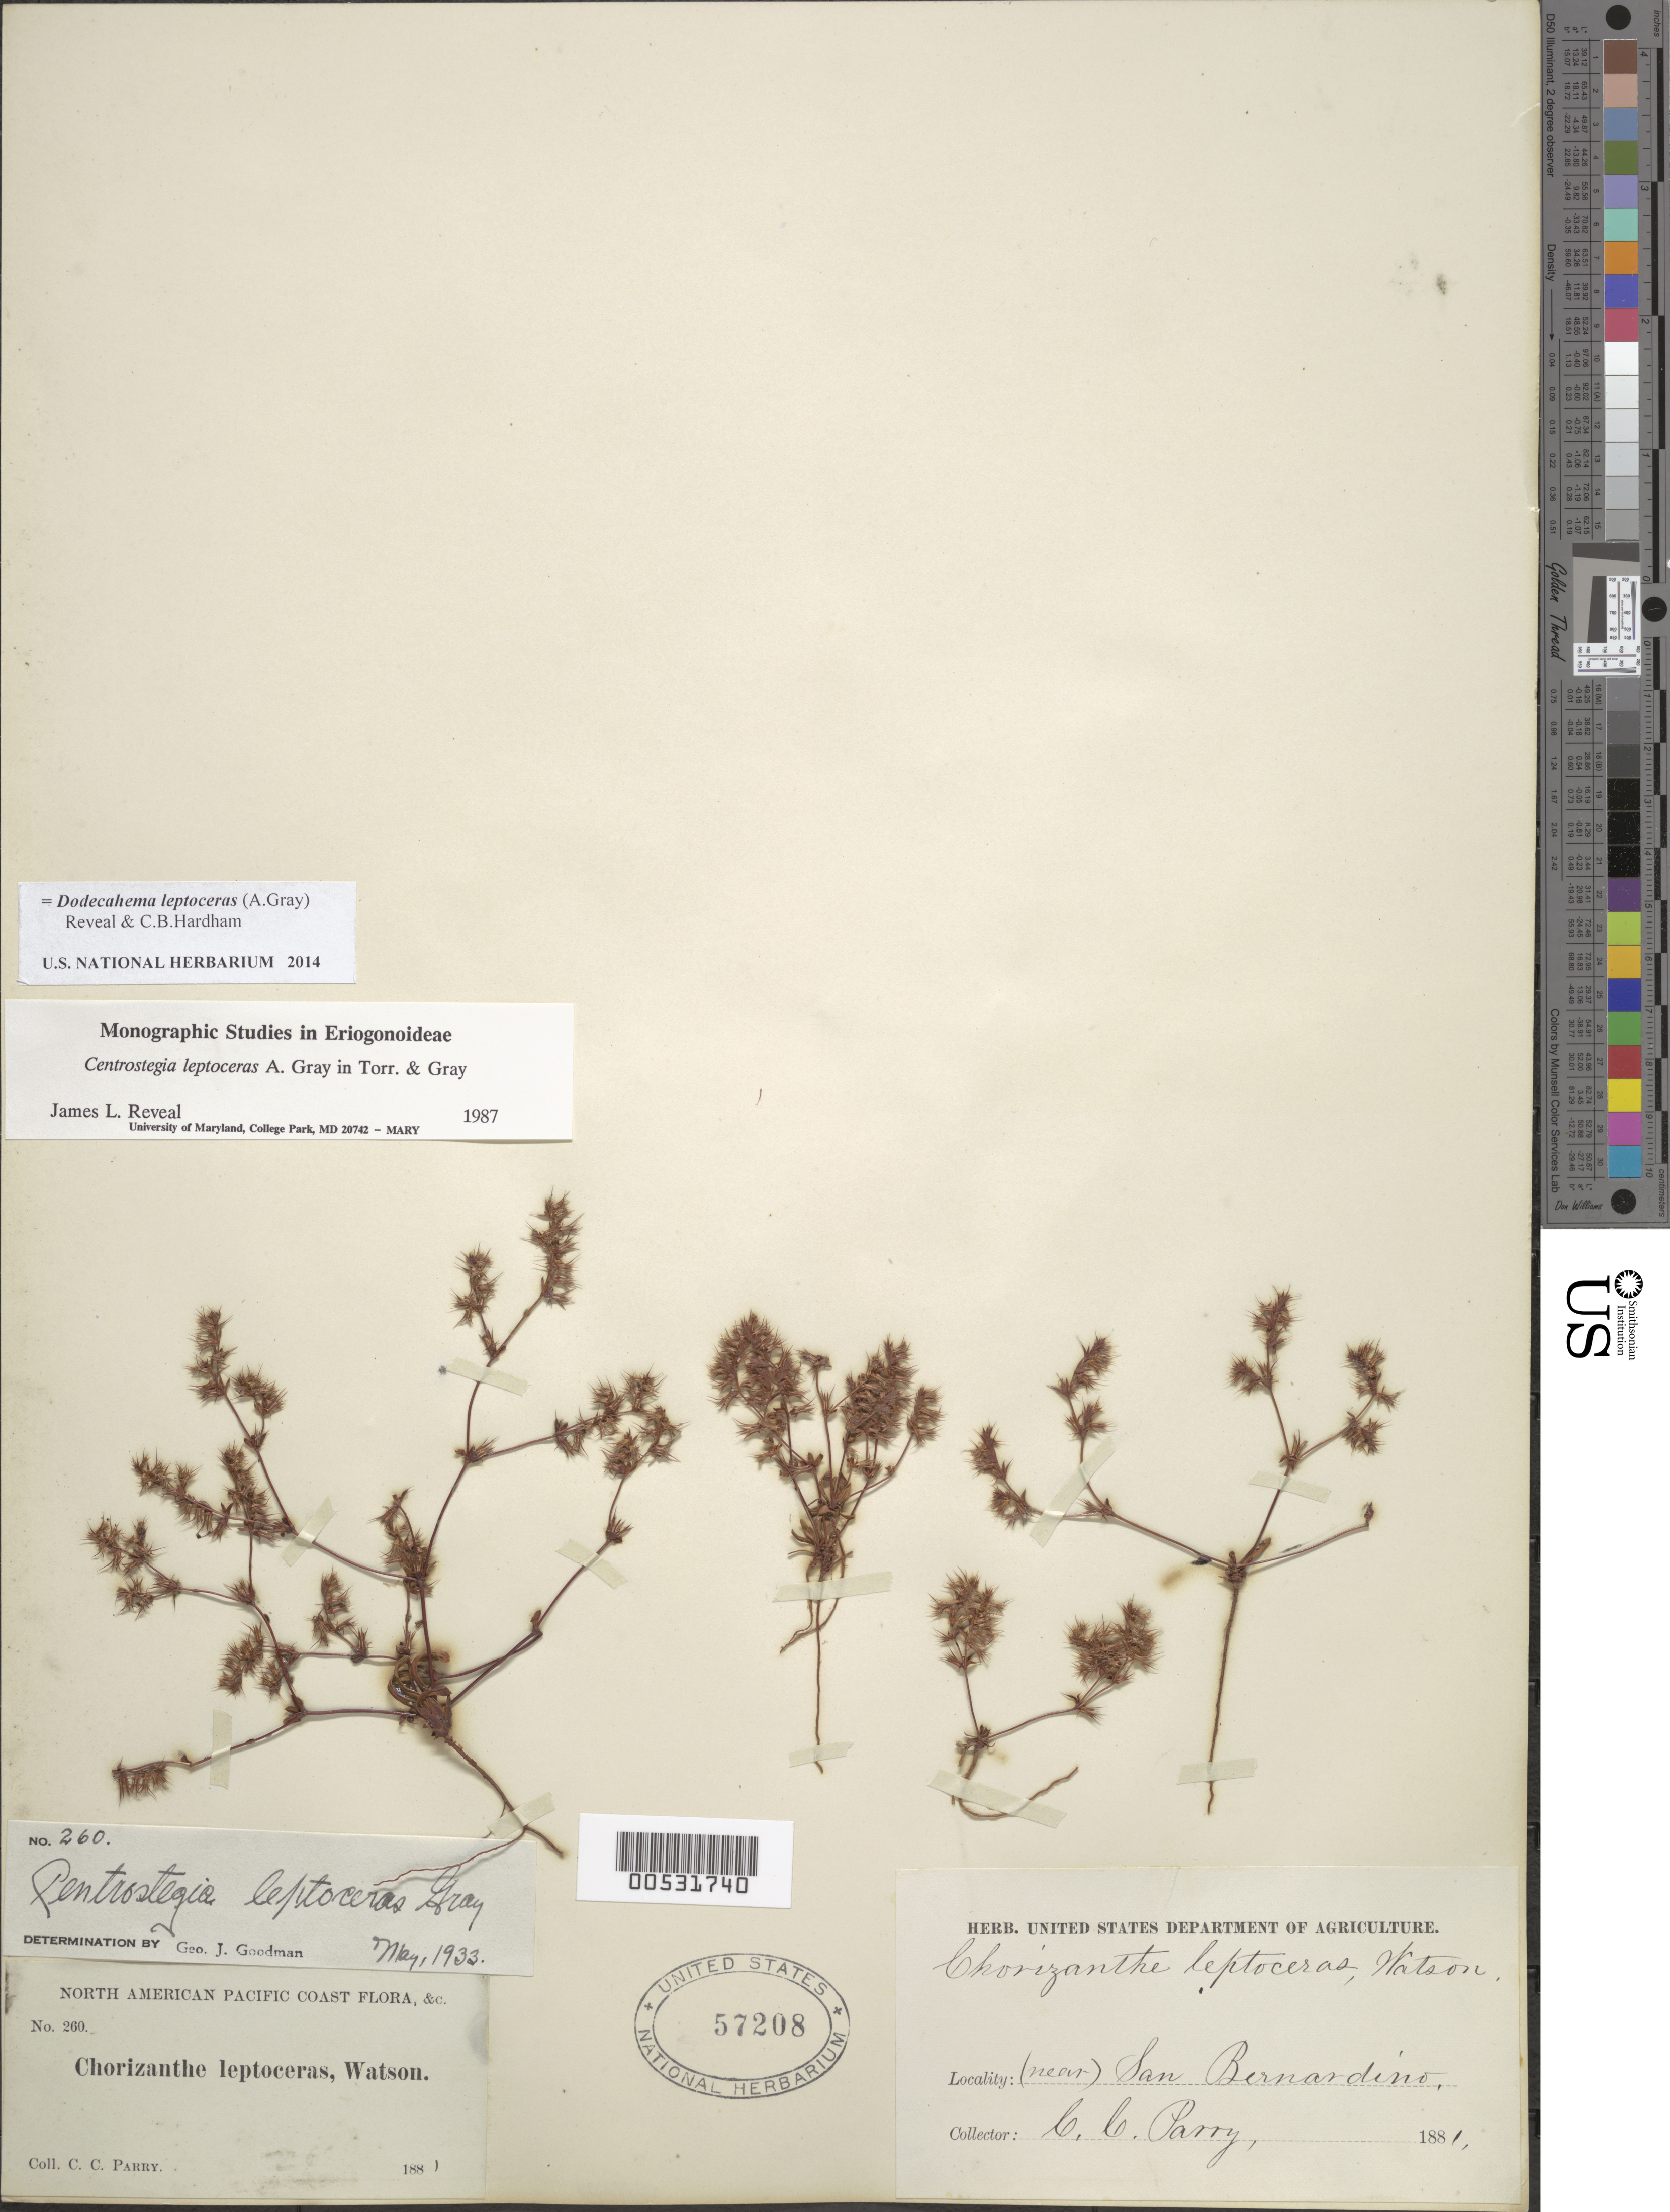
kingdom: Plantae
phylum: Tracheophyta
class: Magnoliopsida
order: Caryophyllales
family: Polygonaceae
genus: Dodecahema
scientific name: Dodecahema leptoceras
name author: (A. Gray) Reveal & Hardham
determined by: Reveal, James L.; Hardham, C. B.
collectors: C. C. Parry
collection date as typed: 1881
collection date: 1881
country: United States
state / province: California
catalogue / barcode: US 57208